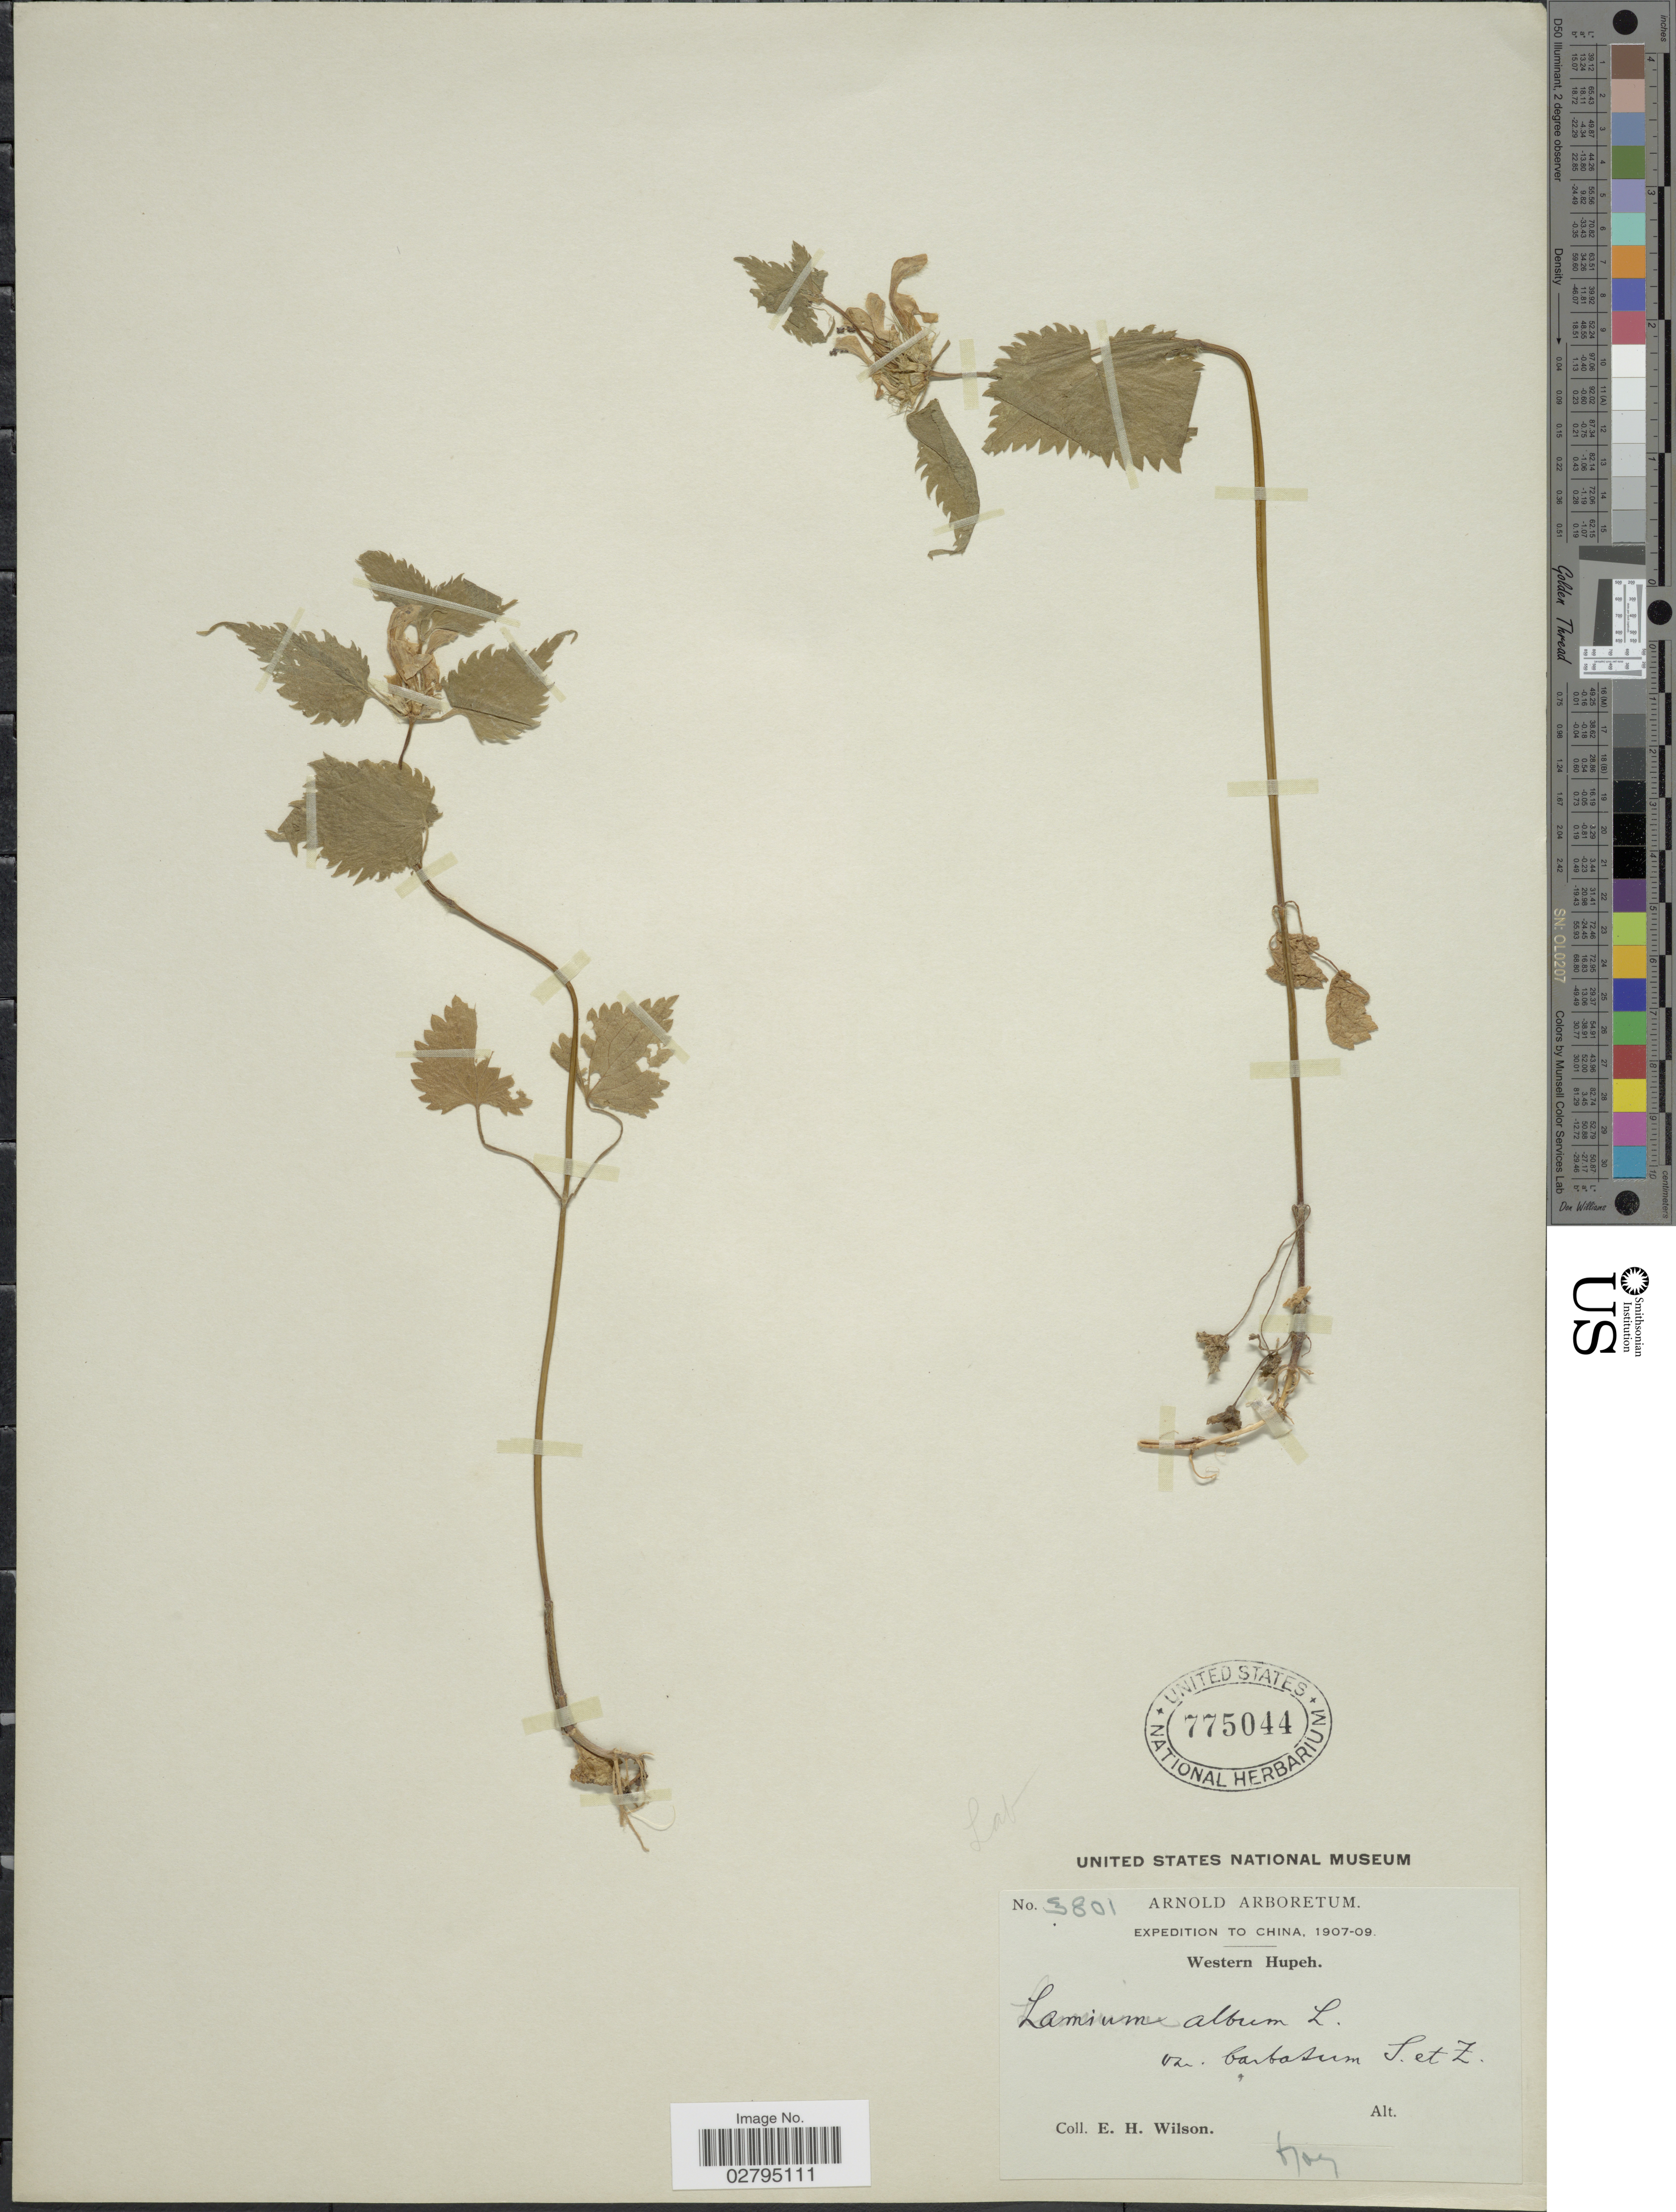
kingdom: Plantae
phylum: Tracheophyta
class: Magnoliopsida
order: Lamiales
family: Lamiaceae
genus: Lamium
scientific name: Lamium album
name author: L.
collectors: E. Wilson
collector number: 3801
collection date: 1907-06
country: China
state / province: Hubei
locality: Western Hupeh.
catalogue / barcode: US 775044